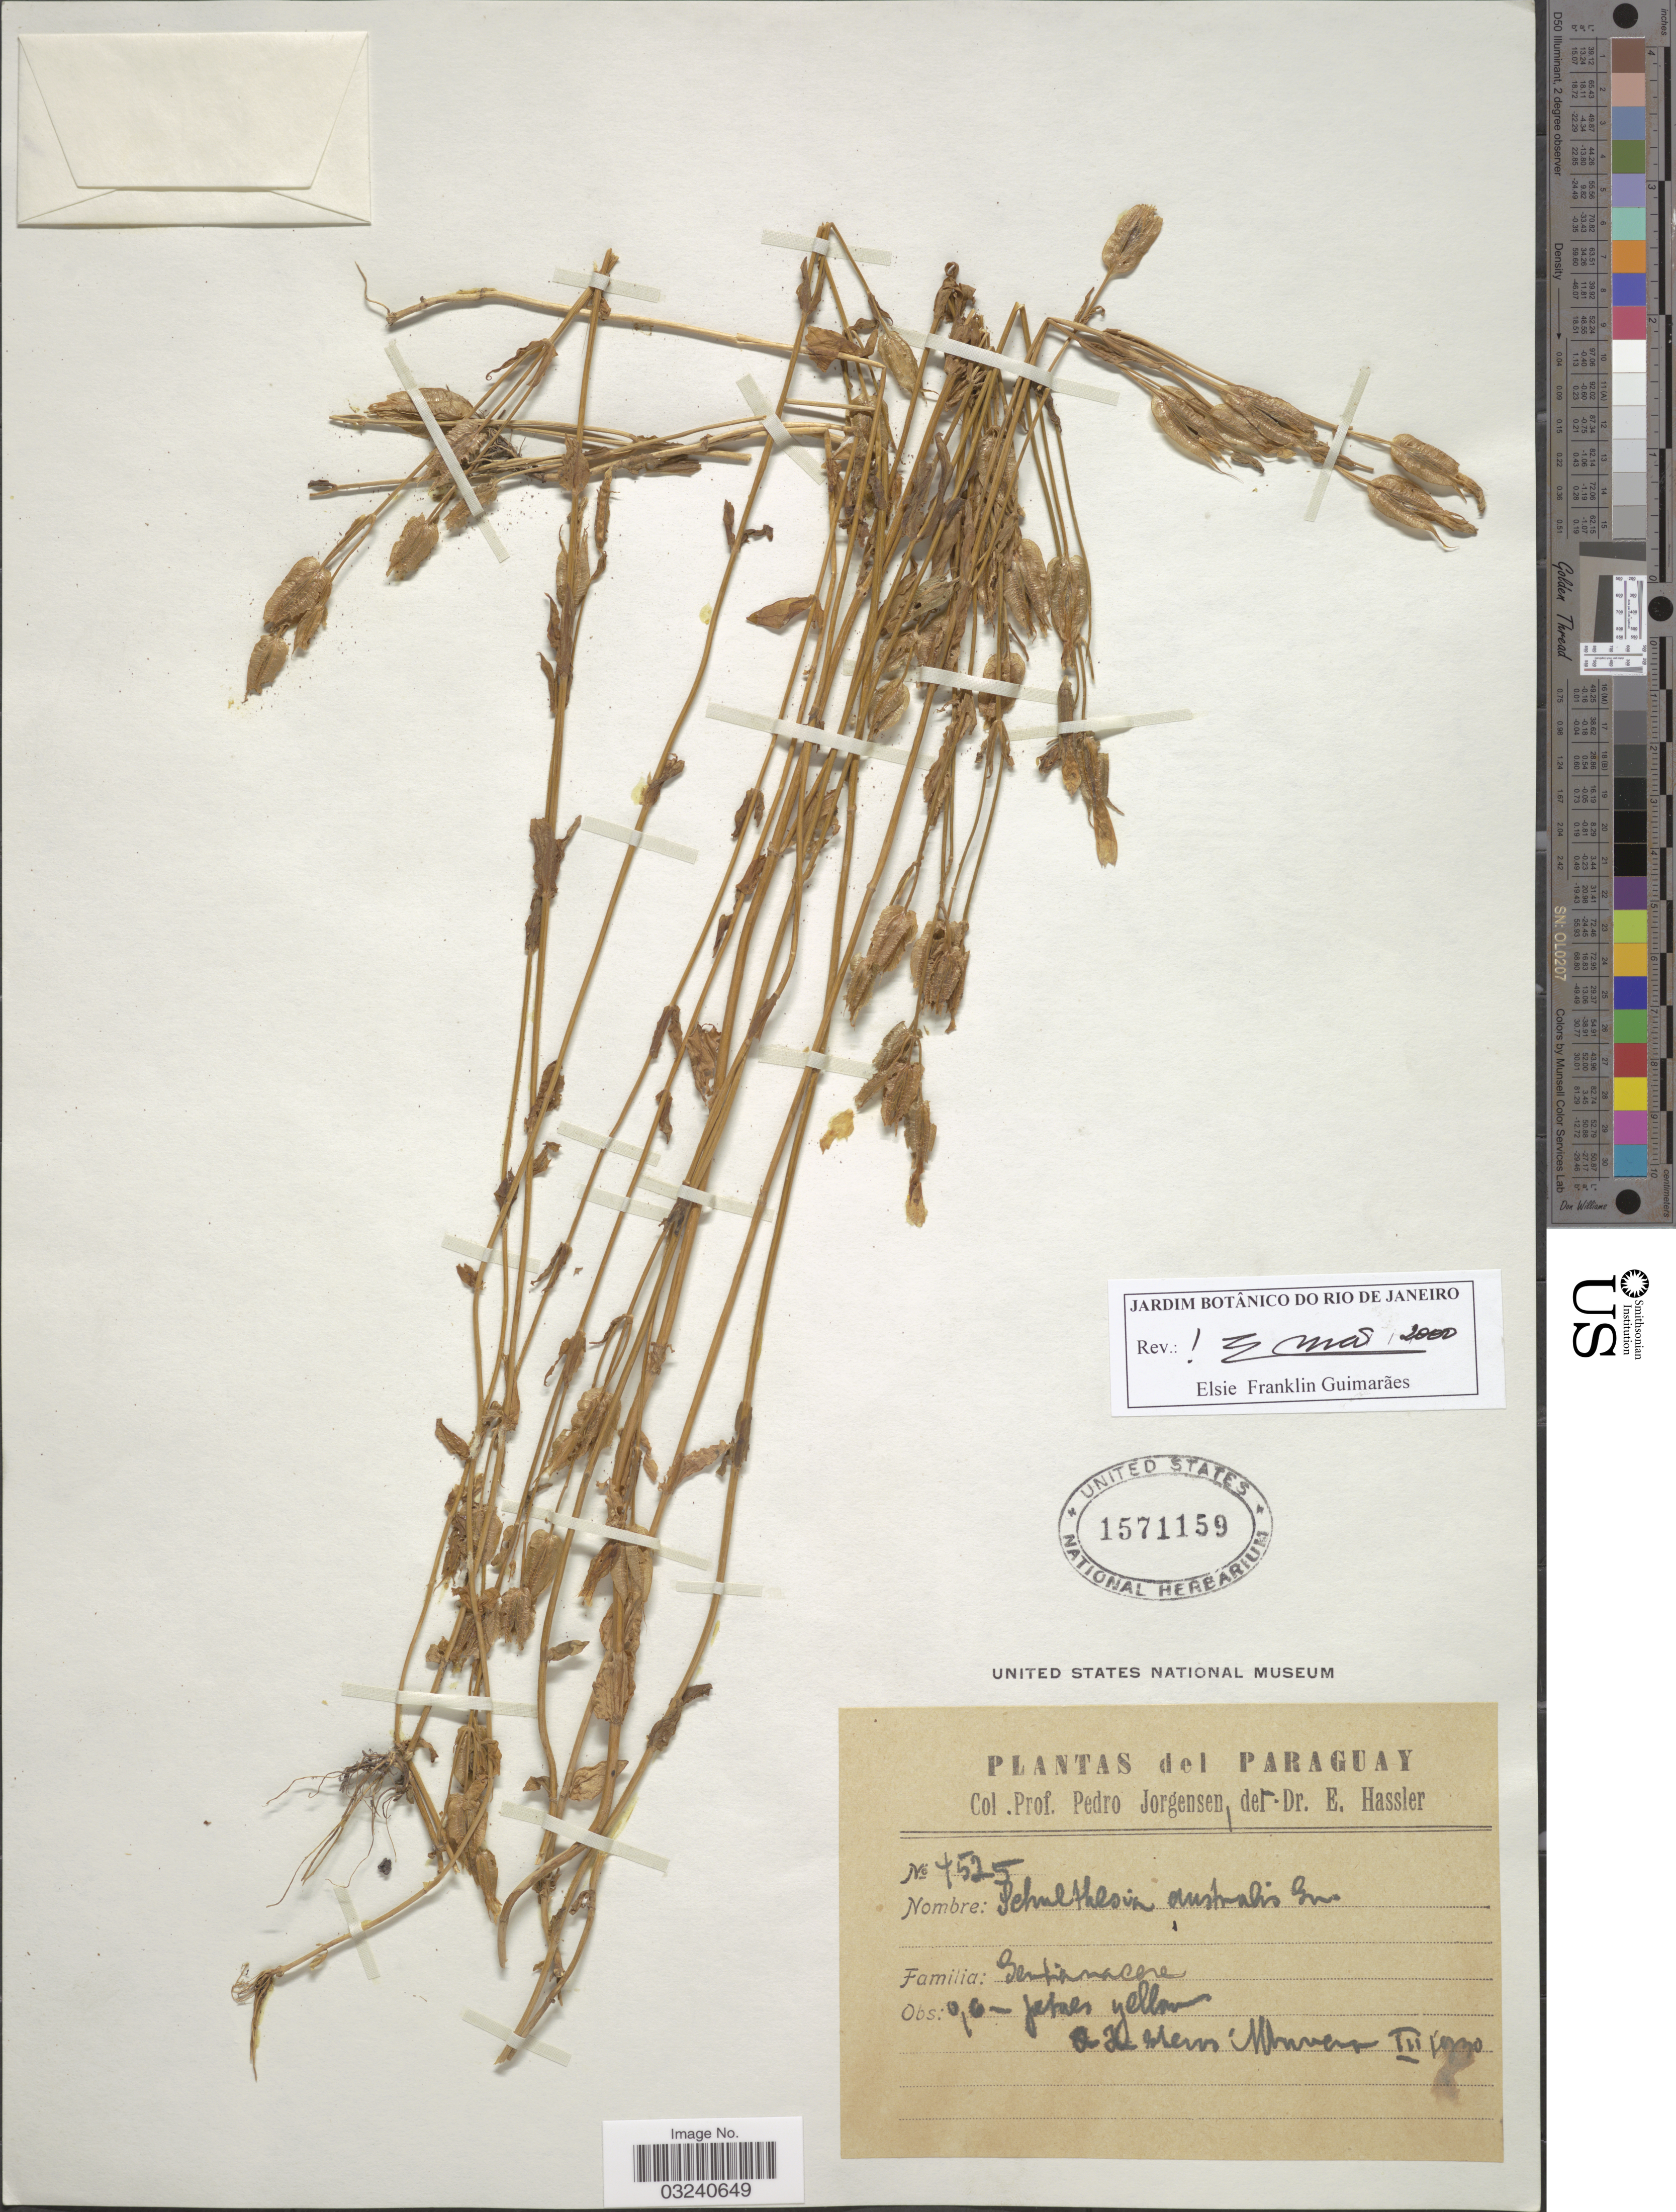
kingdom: Plantae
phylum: Tracheophyta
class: Magnoliopsida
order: Gentianales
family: Gentianaceae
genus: Schultesia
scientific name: Schultesia australis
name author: Griseb.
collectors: P. Jörgensen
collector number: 4525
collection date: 1930-03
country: Paraguay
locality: In the esteros Mbuvero [interpreted]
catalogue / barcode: US 1571159